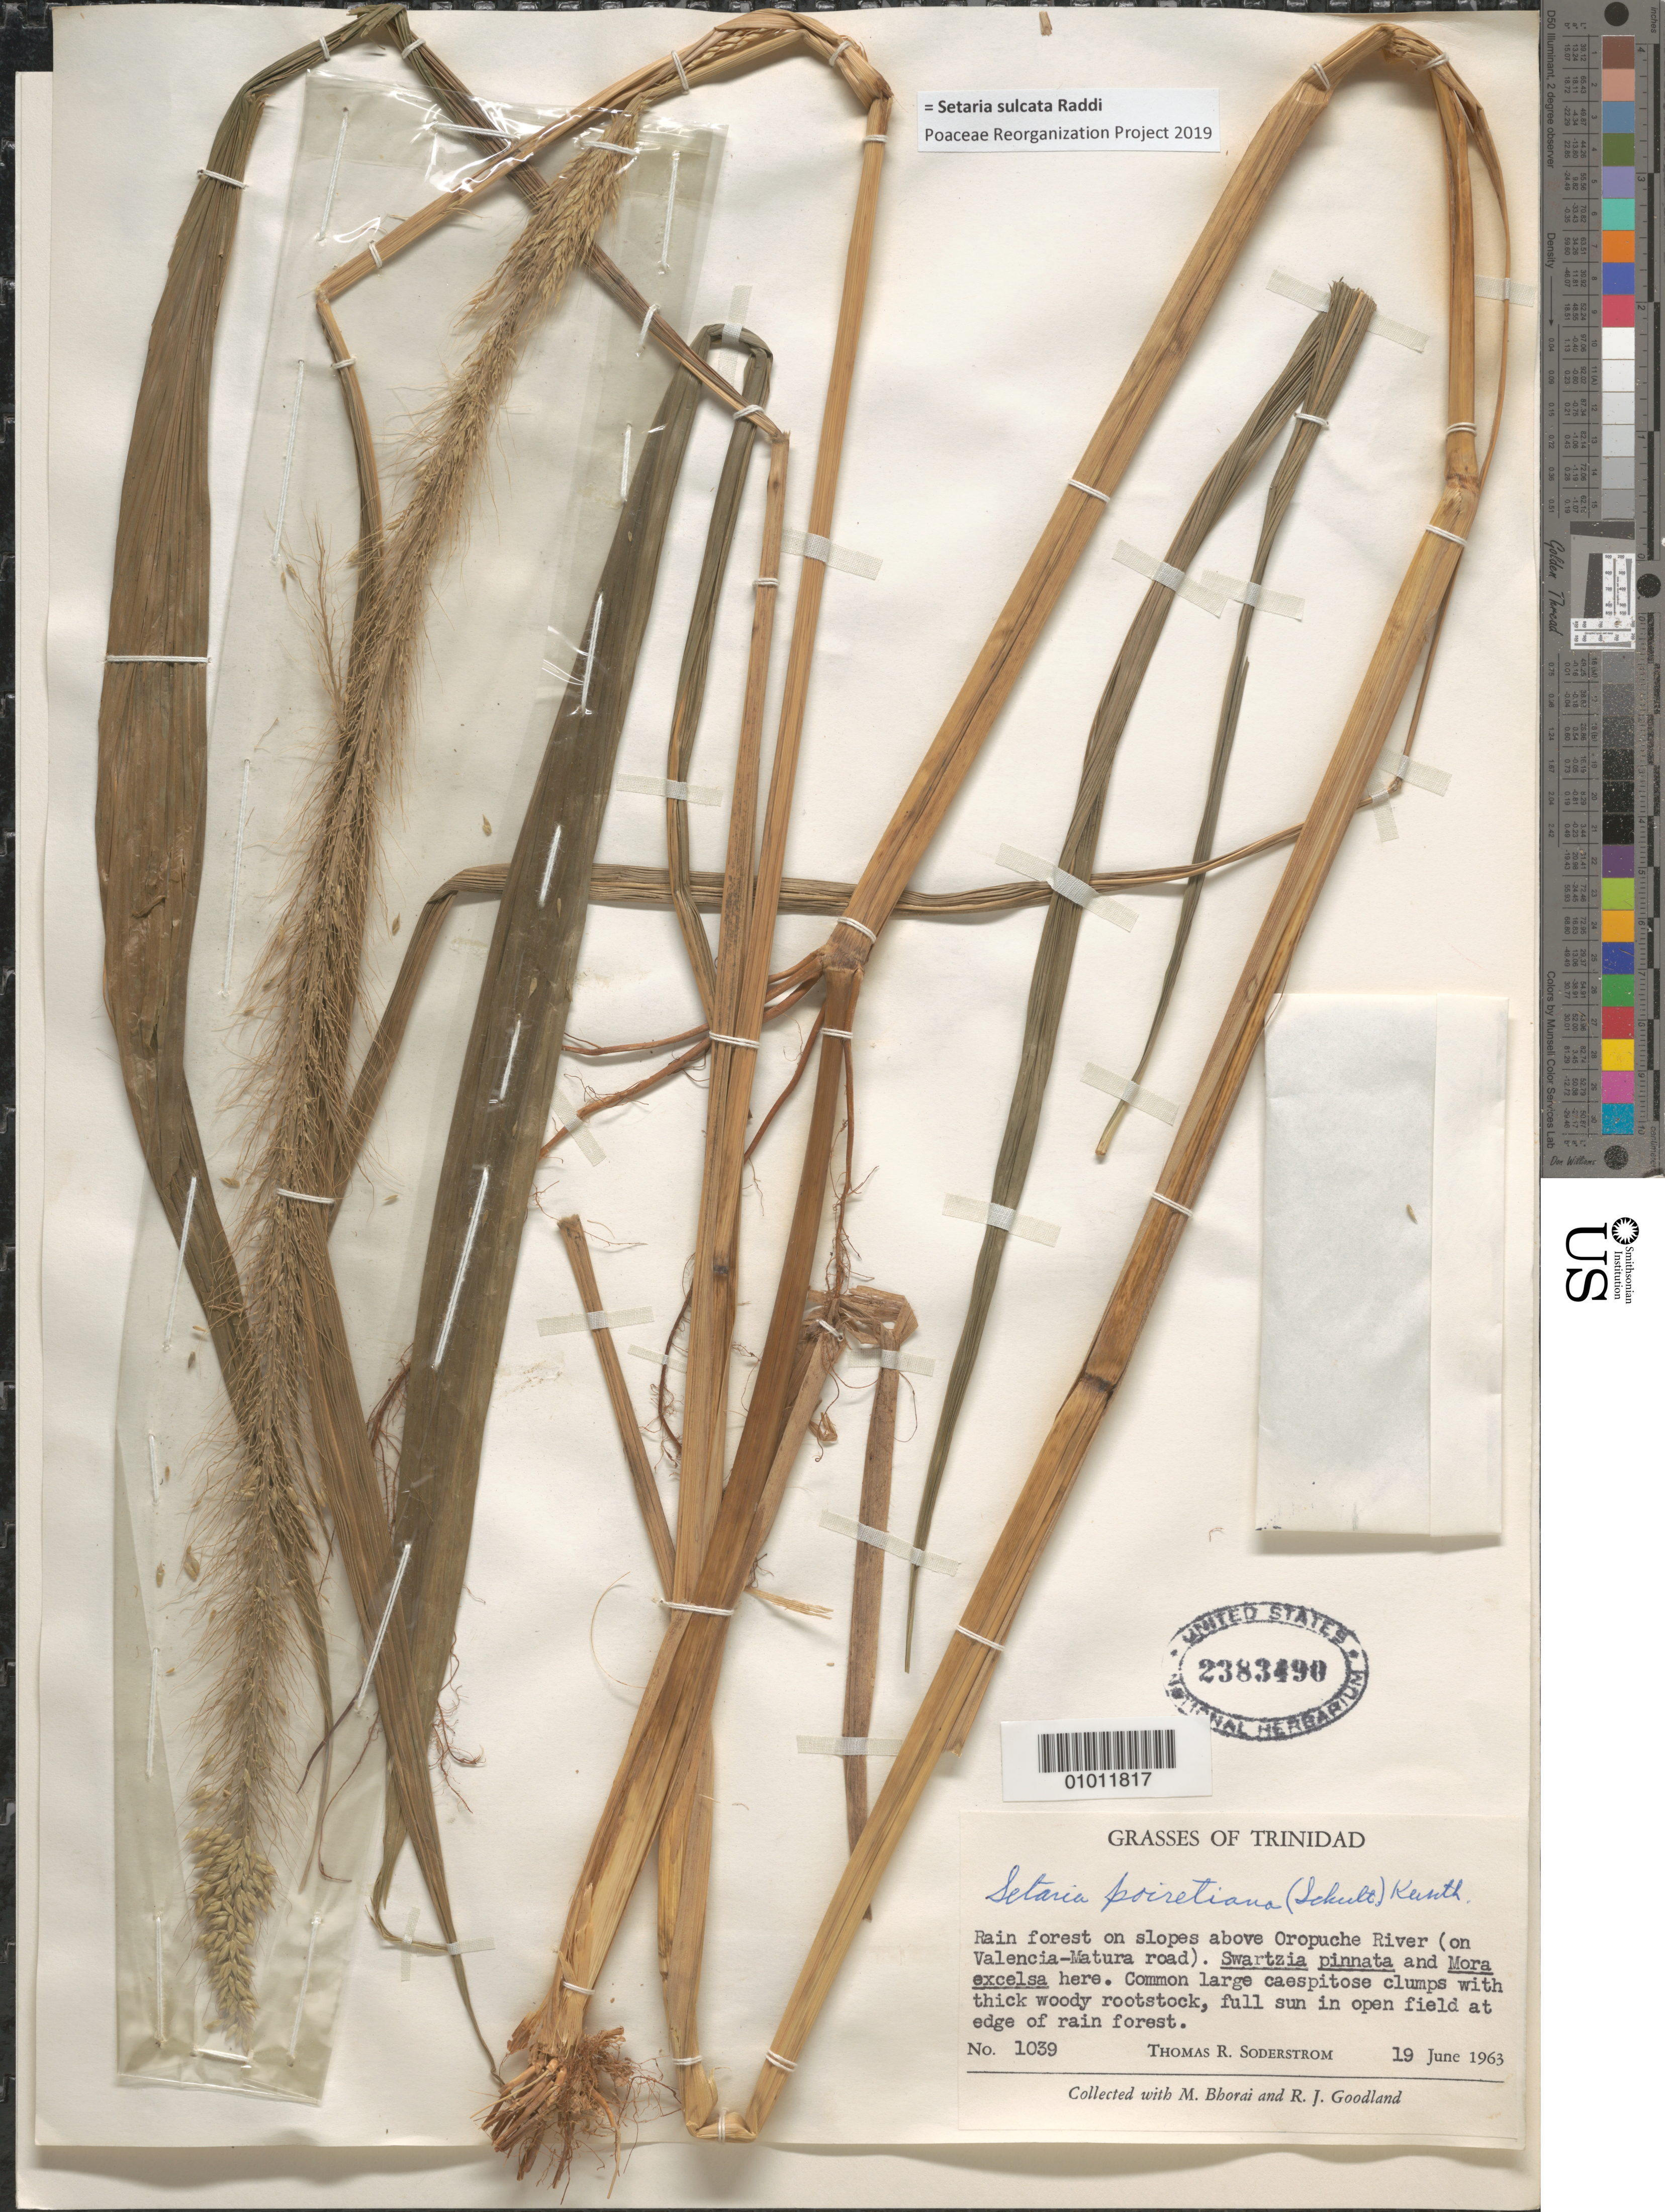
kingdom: Plantae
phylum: Tracheophyta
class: Liliopsida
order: Poales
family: Poaceae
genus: Setaria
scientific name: Setaria poiretiana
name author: (Schult.) Kunth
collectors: T. R. Soderstrom, M. Bhorai & R. Goodland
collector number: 1039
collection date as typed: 19 Jun 1963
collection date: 1963-06-19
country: Trinidad and Tobago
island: Trinidad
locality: On slopes above Oropuche River, on Valencia-Matura road.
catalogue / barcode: US 2383490